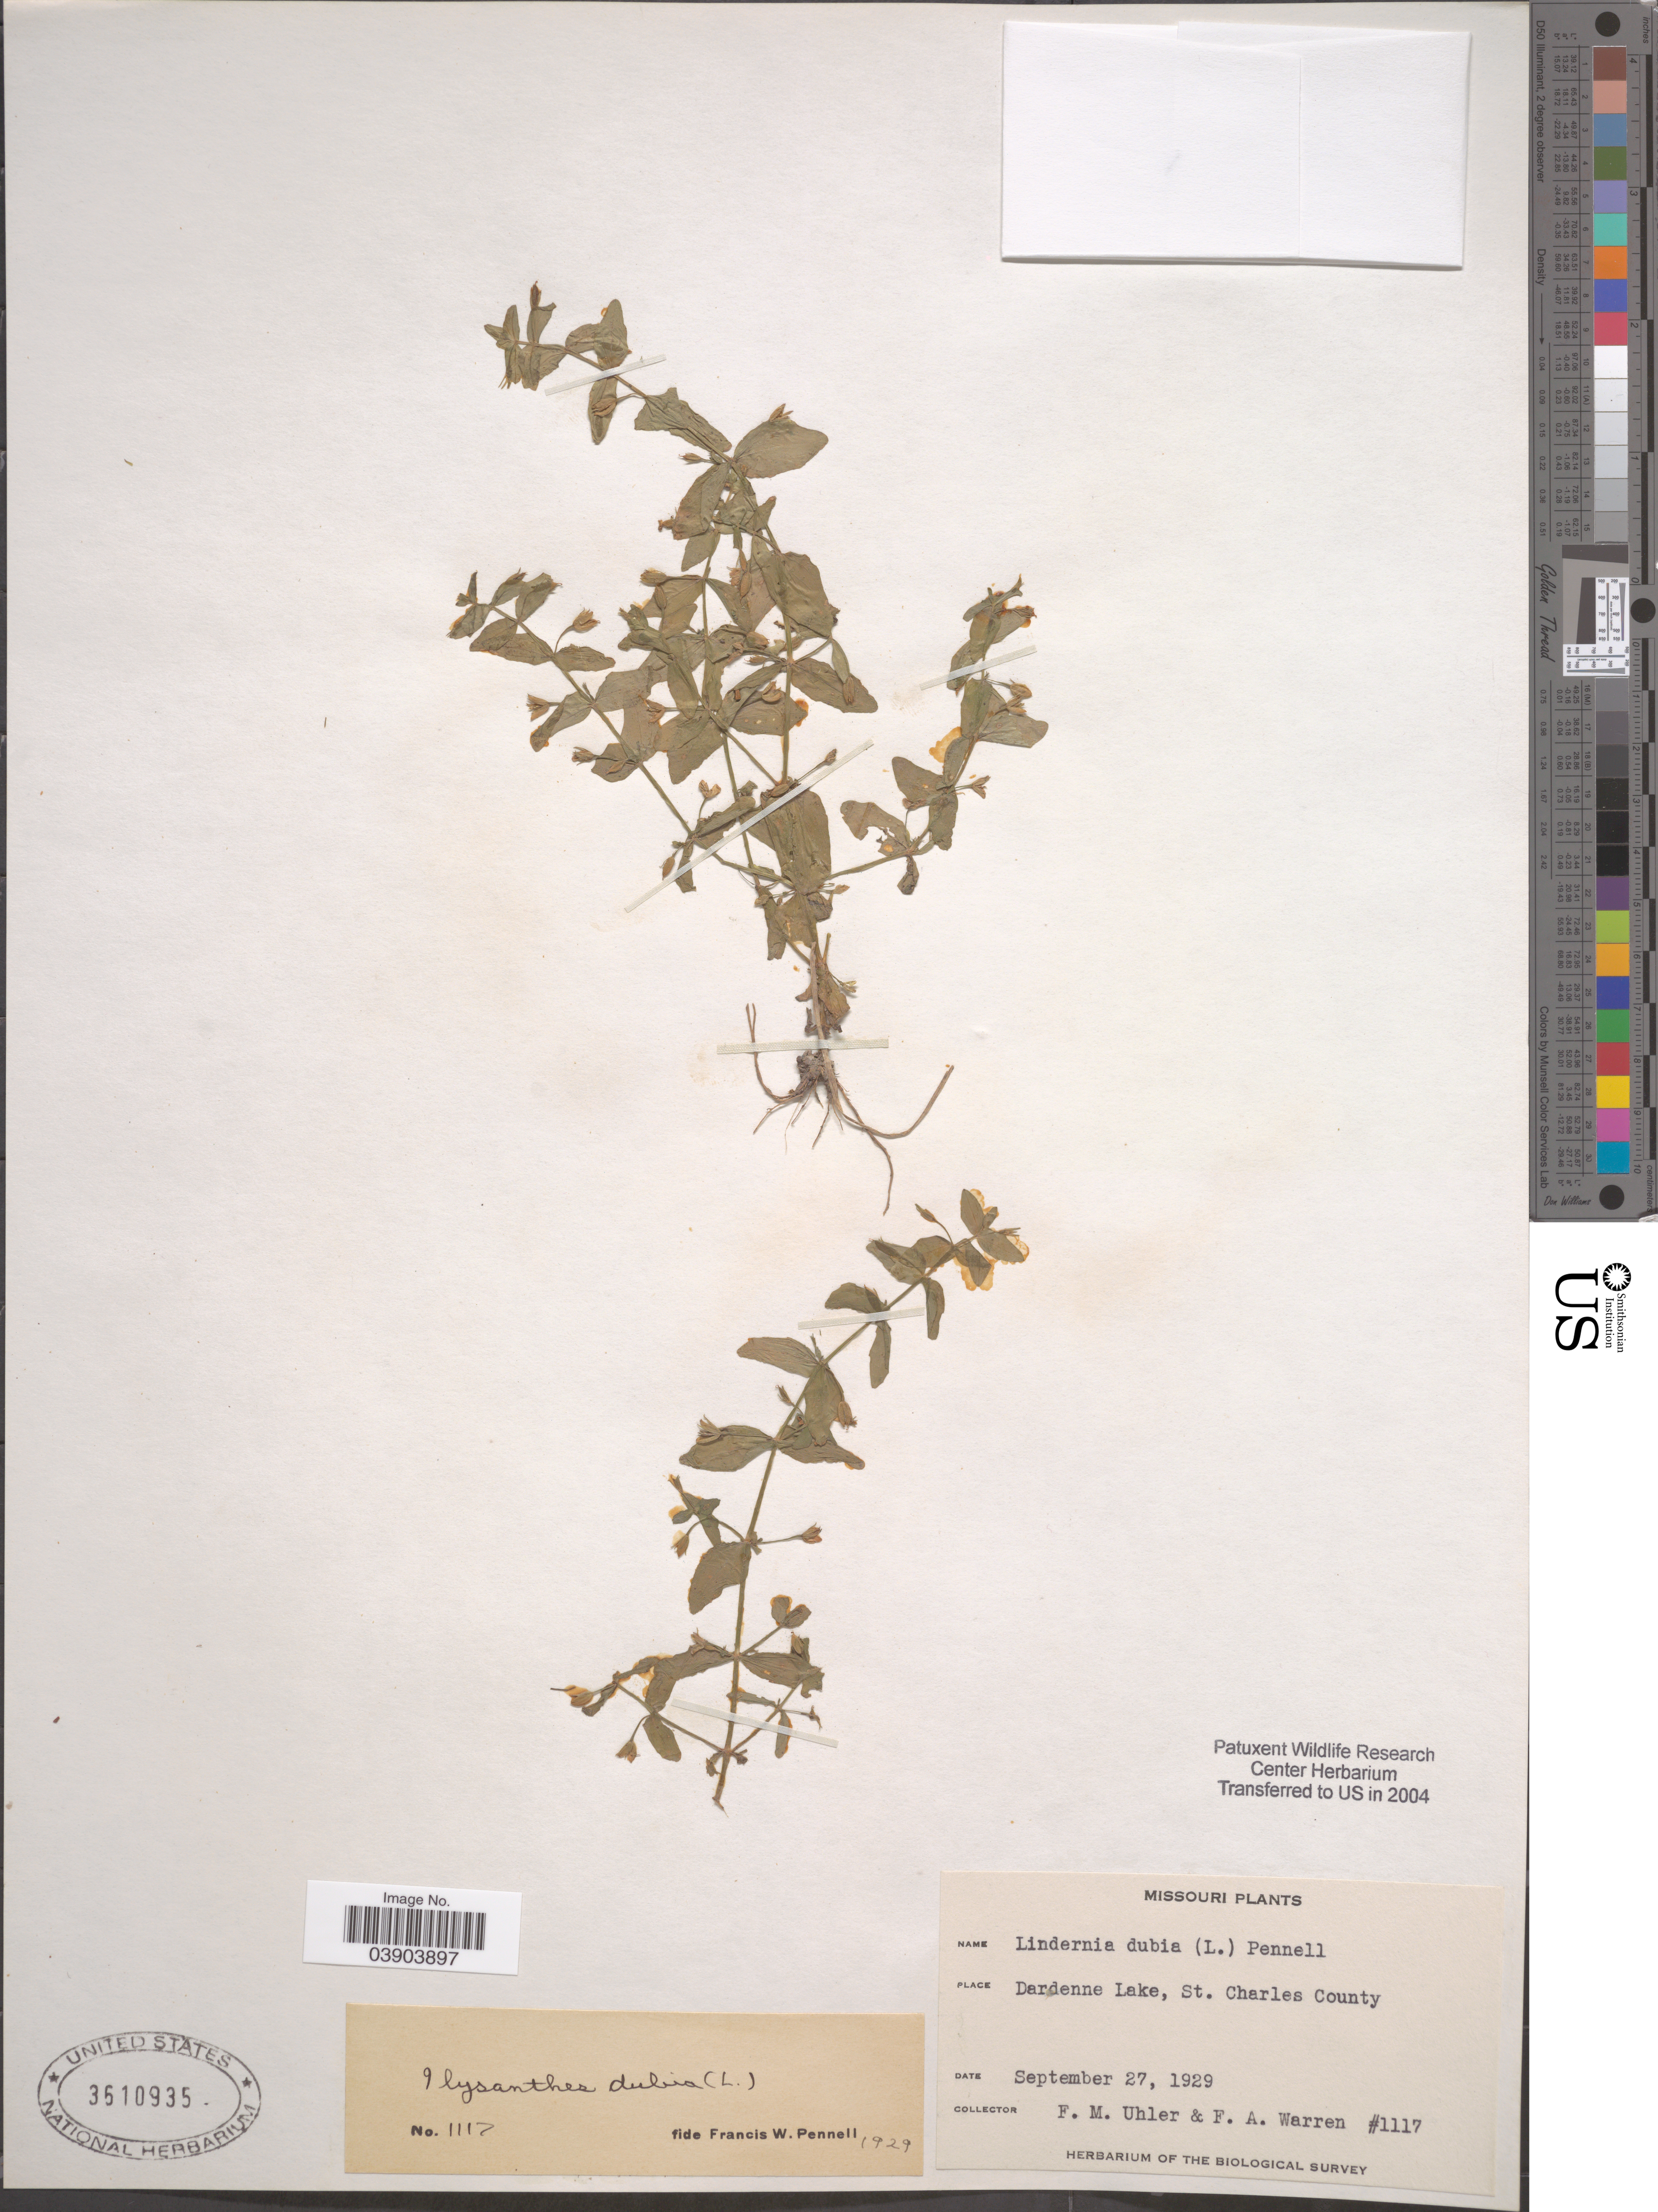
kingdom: Plantae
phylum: Tracheophyta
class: Magnoliopsida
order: Lamiales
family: Linderniaceae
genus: Lindernia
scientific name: Lindernia dubia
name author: (L.) Pennell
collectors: F. M. Uhler & F. Warren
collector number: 1117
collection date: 1929-09-27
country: United States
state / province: Missouri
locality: Dardenne Lake, St. Charles County.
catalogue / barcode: US 3610935